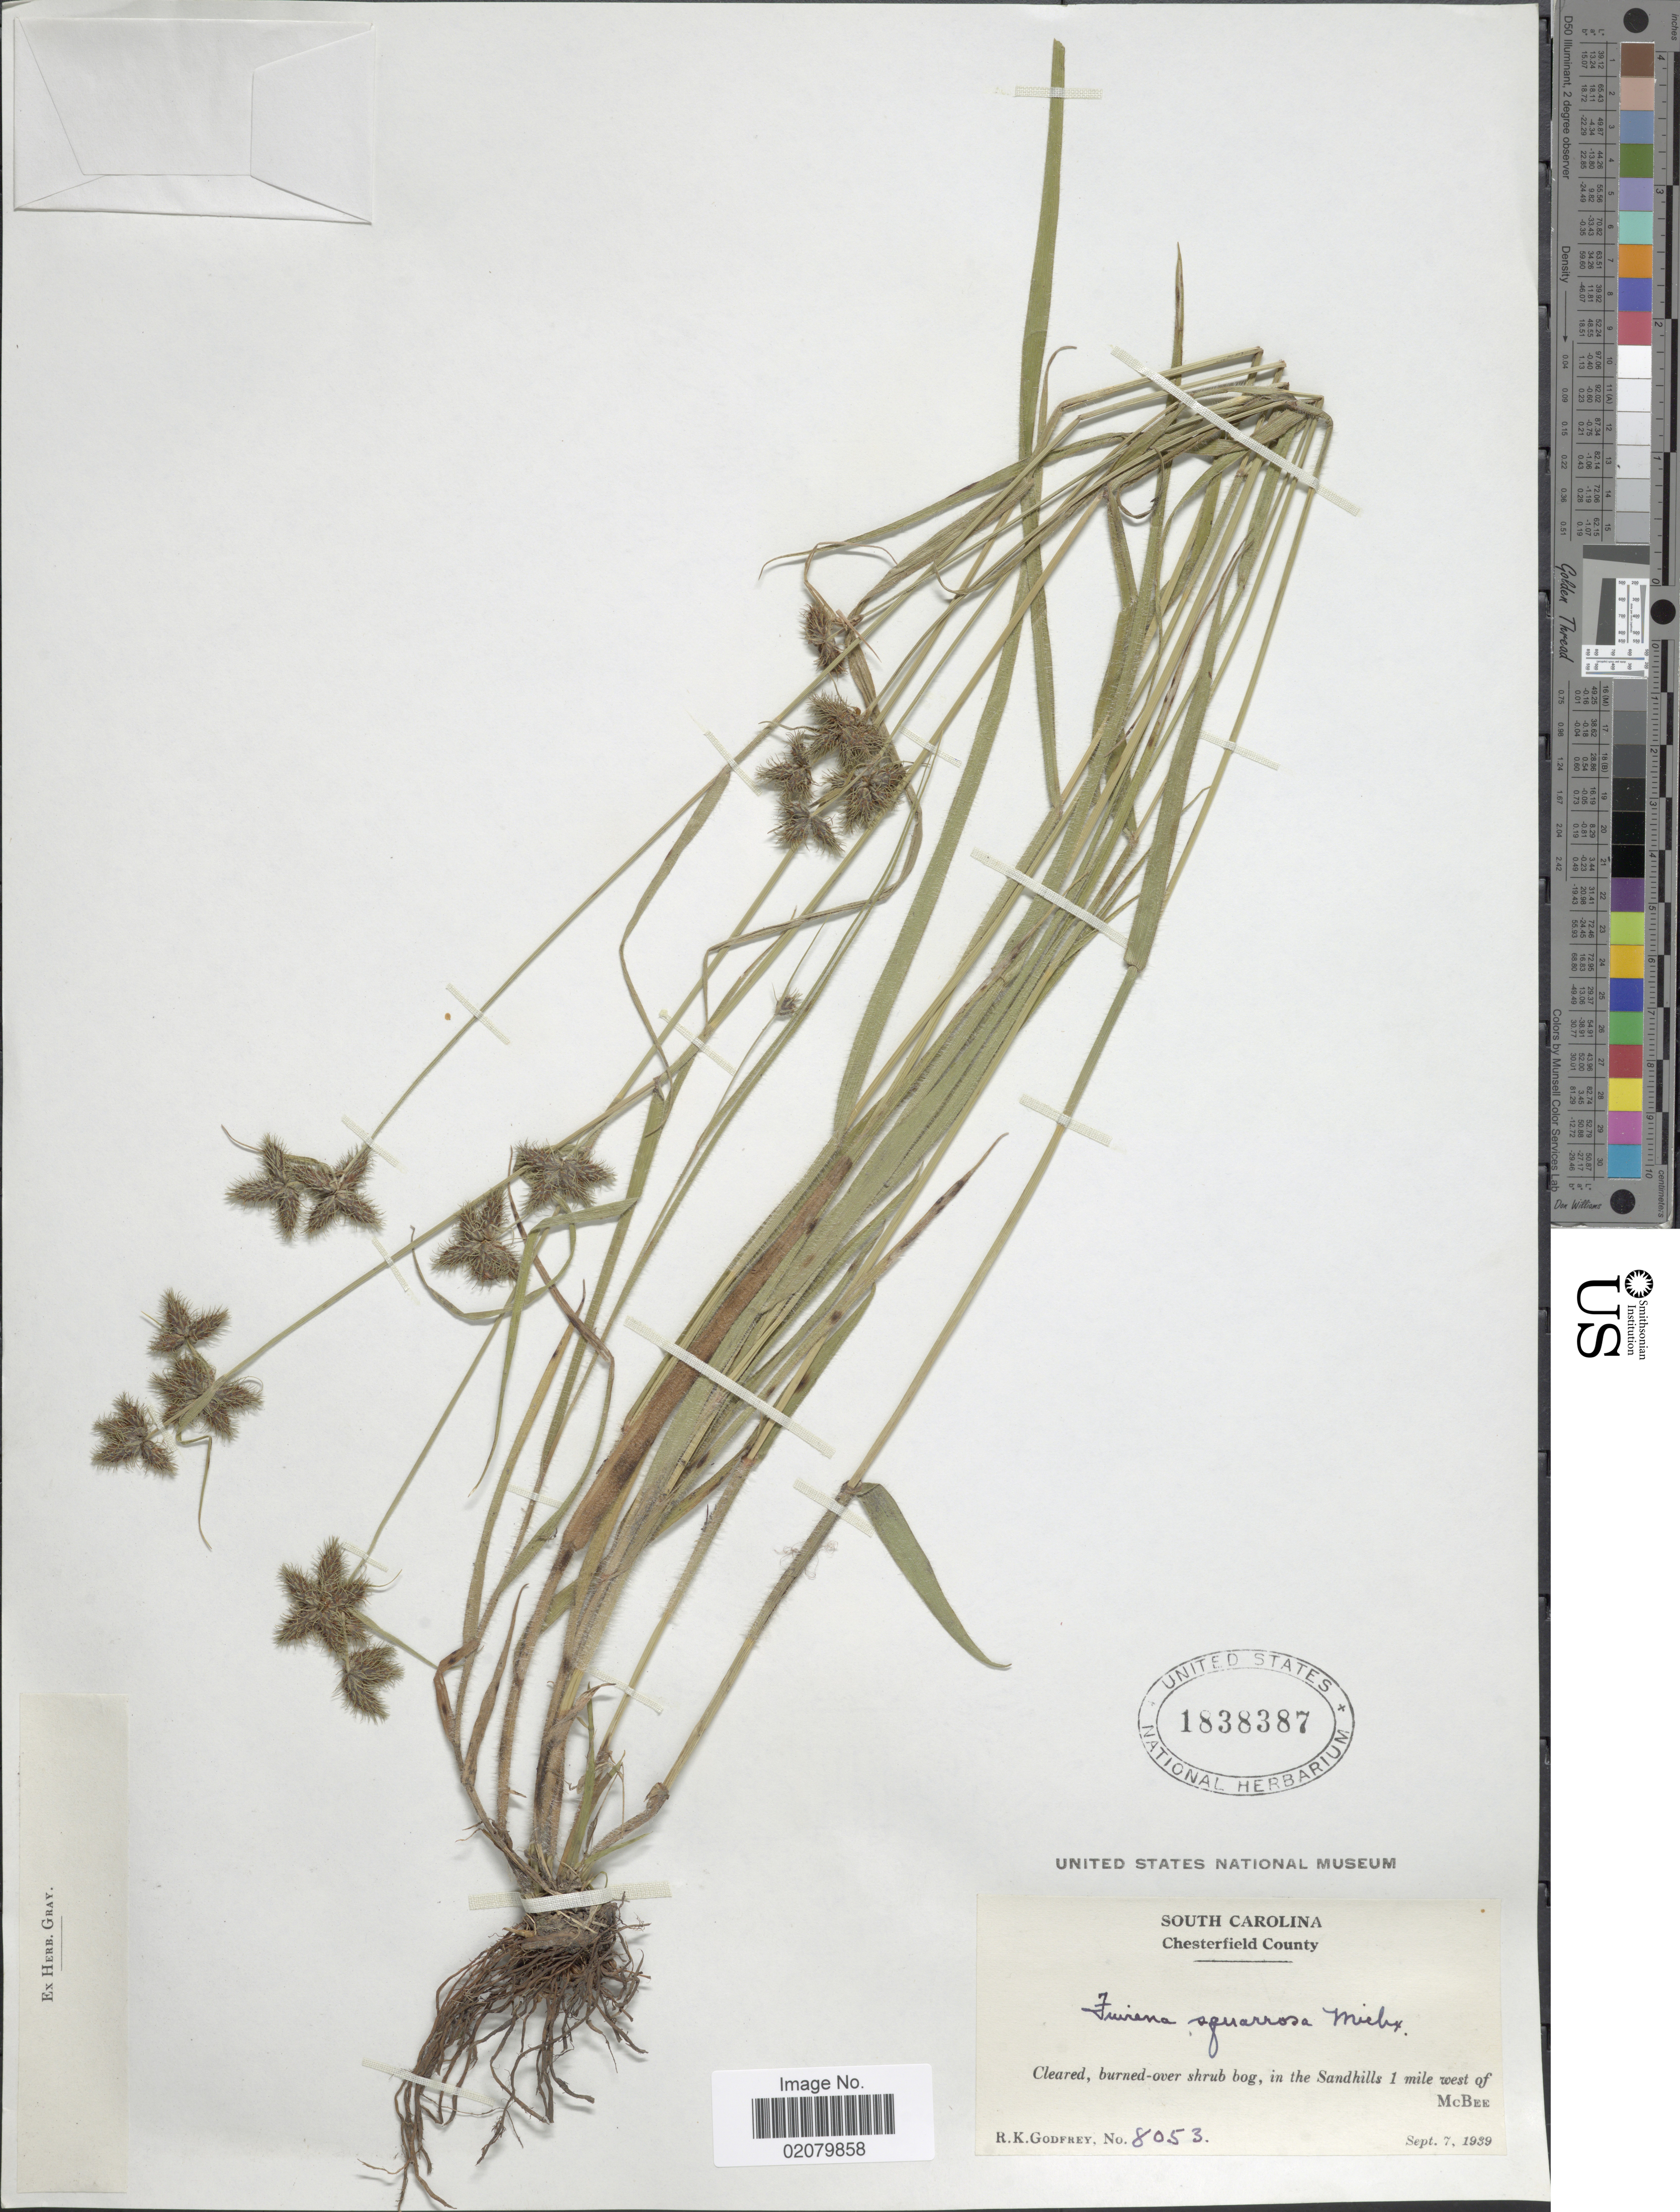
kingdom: Plantae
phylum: Tracheophyta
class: Liliopsida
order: Poales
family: Cyperaceae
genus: Fuirena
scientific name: Fuirena squarrosa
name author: Michx.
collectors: R. K. Godfrey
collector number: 8053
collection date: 1939-09-07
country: United States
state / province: South Carolina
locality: Chesterfield County, in the Sandhills 1 mile west of McBee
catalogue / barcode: US 1838387